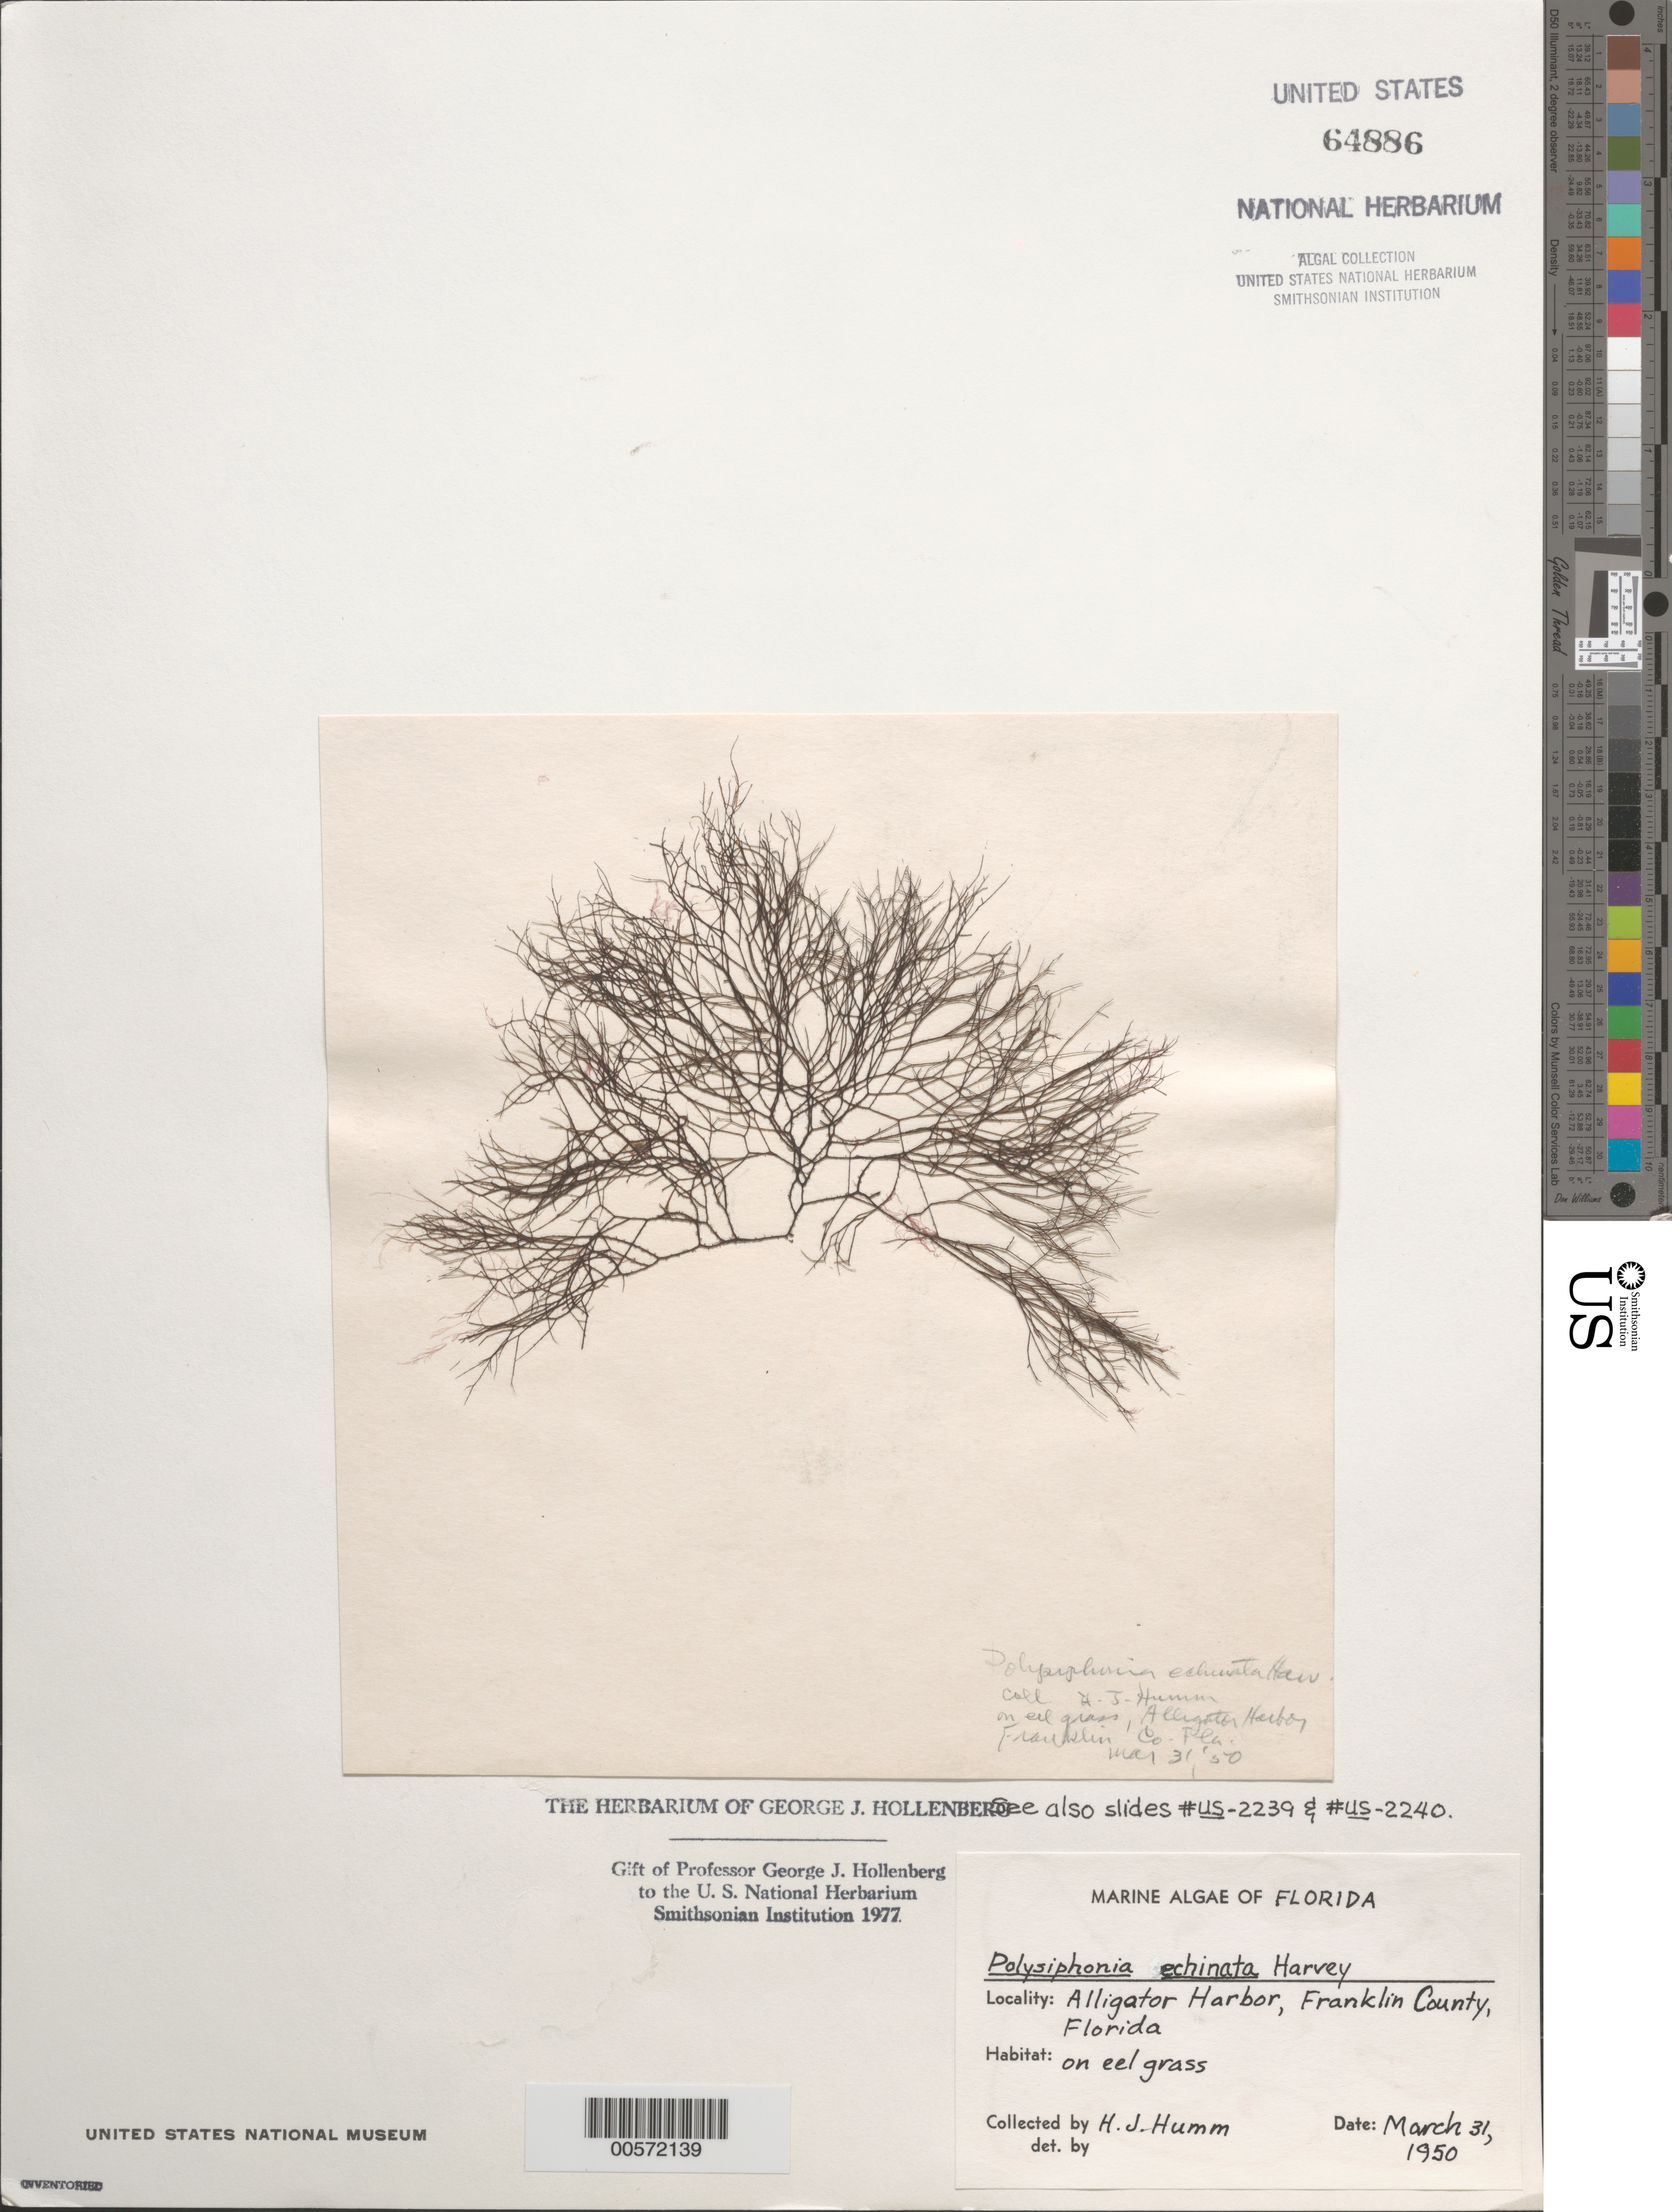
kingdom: Plantae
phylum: Rhodophyta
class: Florideophyceae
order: Ceramiales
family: Rhodomelaceae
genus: Acanthosiphonia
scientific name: Acanthosiphonia echinata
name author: (Harv.) Savoie & G.W. Saunders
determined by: Algae name updating Project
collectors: H. J. Humm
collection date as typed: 31 Mar 1950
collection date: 1950-03-31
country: United States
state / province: Florida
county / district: Franklin County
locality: Alligator Harbor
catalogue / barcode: US 64886